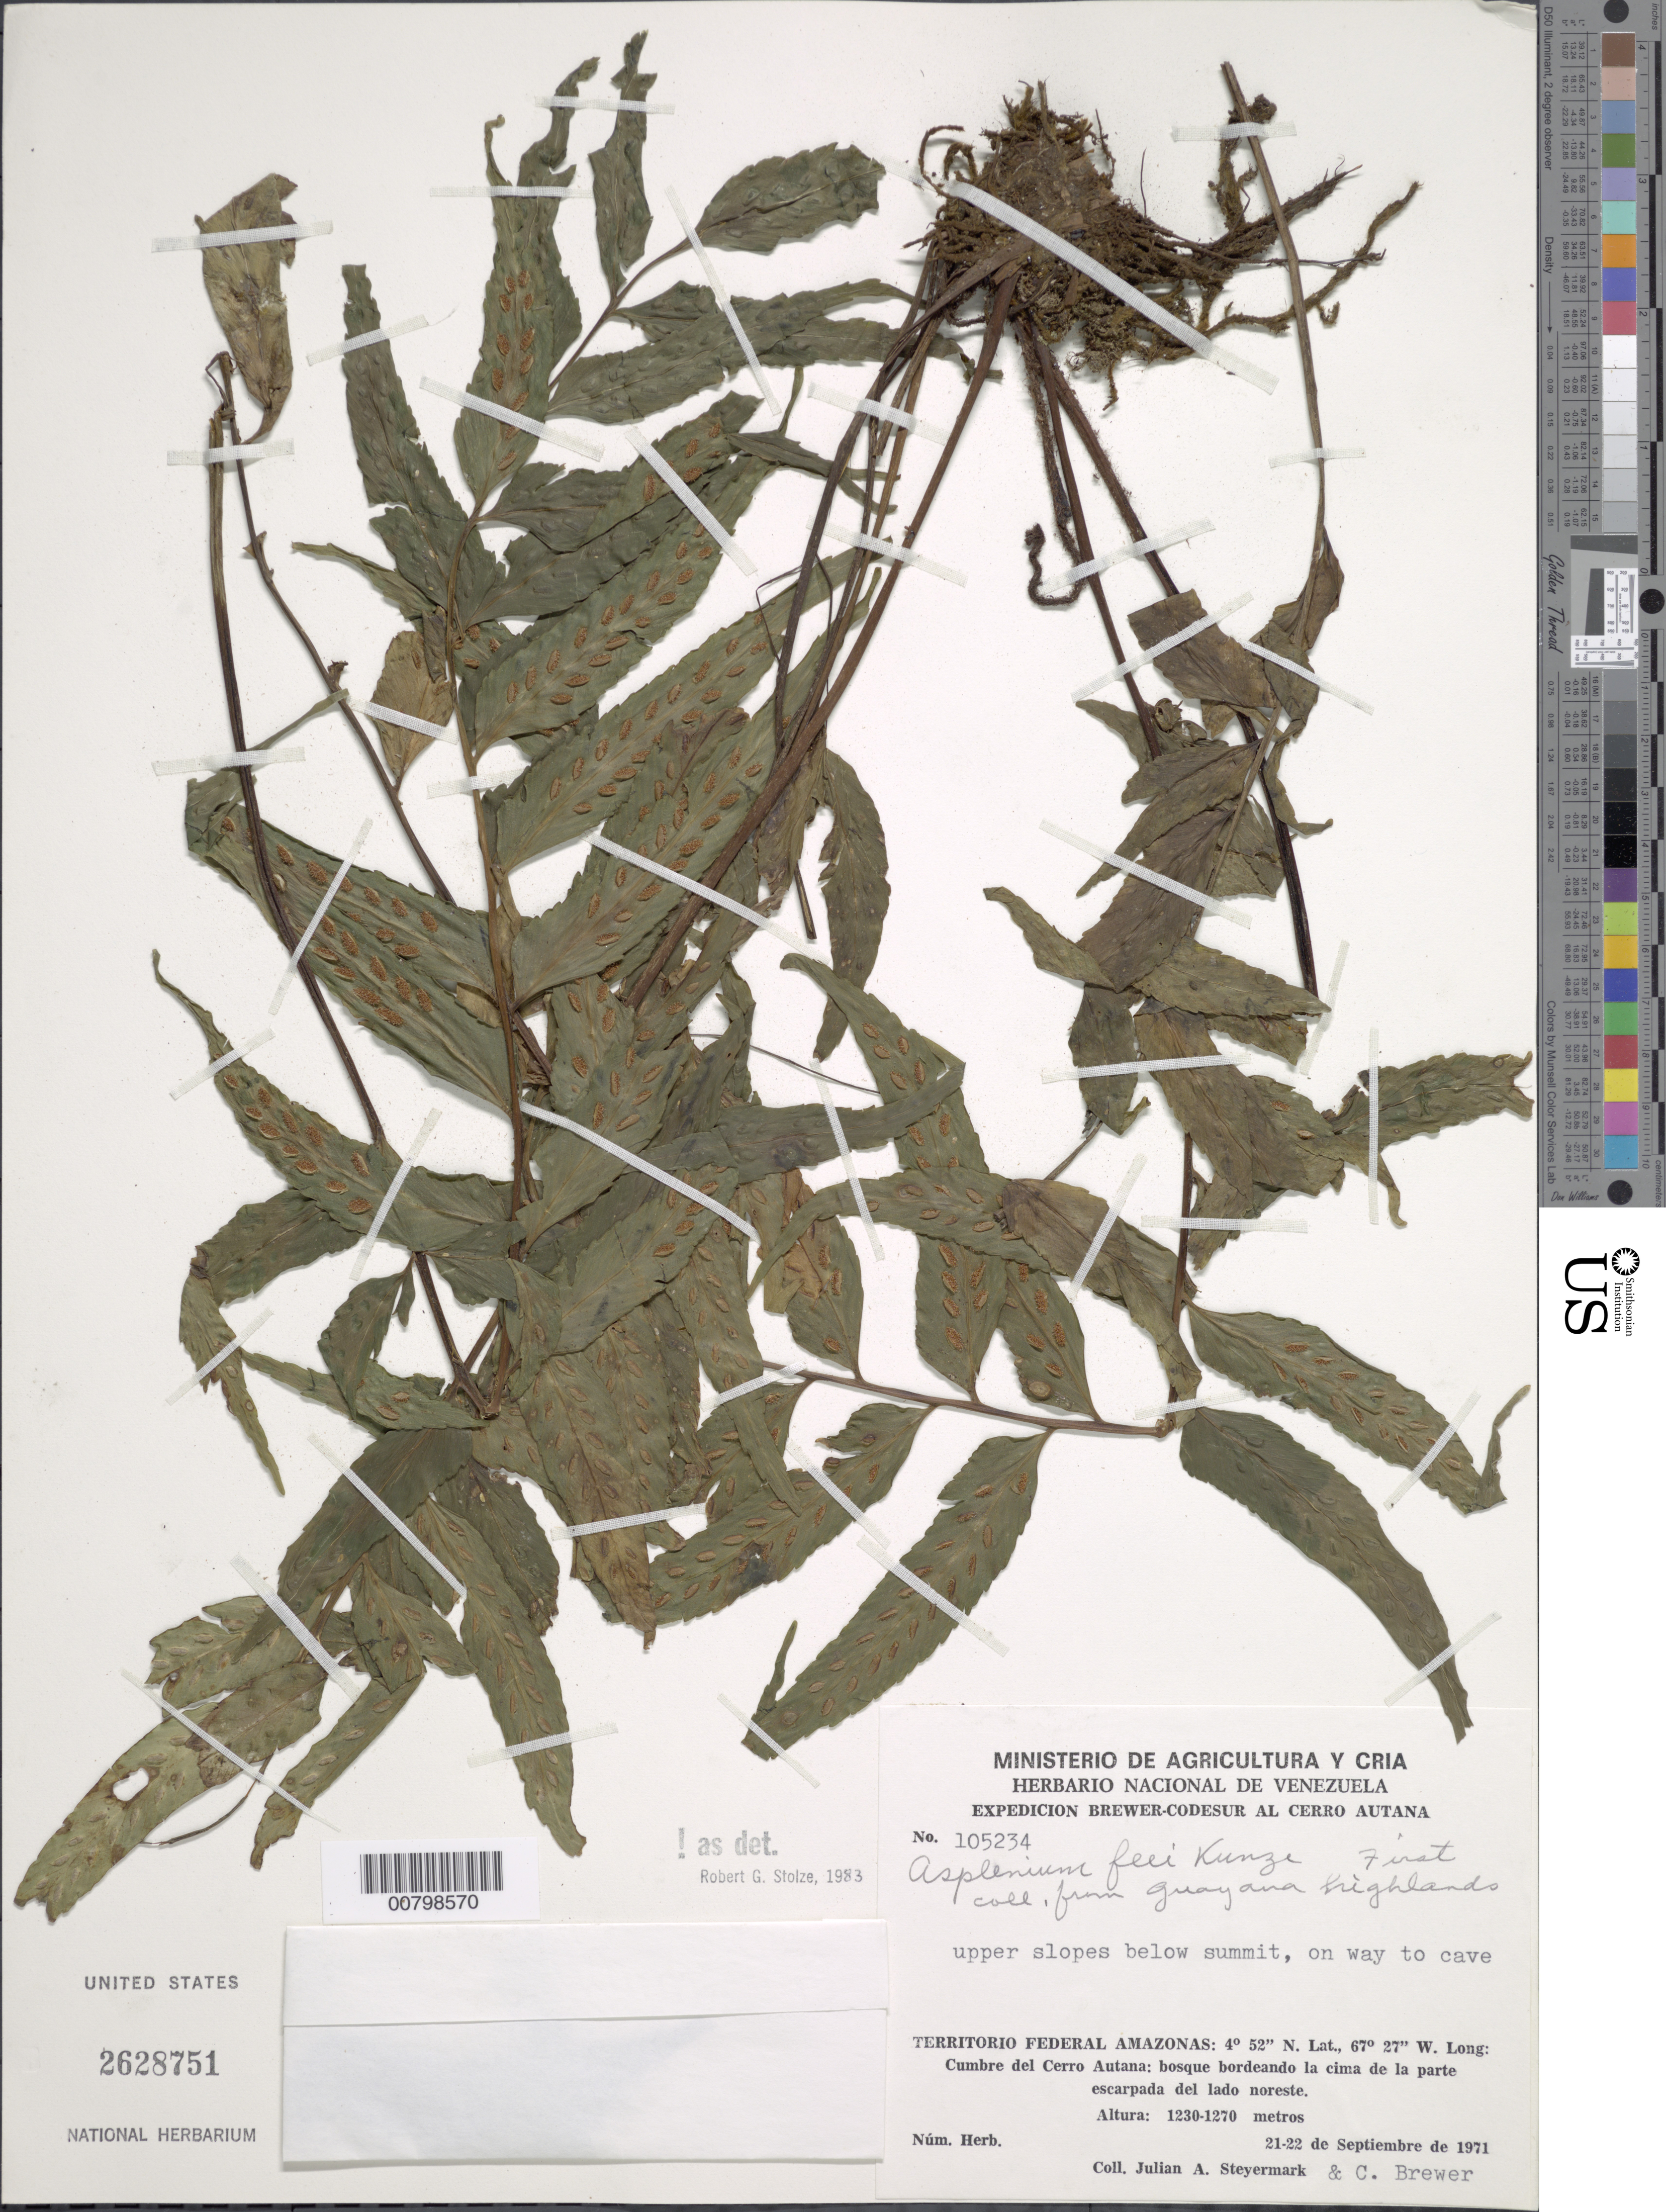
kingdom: Plantae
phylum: Tracheophyta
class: Polypodiopsida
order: Polypodiales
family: Aspleniaceae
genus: Asplenium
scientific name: Asplenium feei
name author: Kunze ex Fée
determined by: Stolze, R. G.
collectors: J. Steyermark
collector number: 105234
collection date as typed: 21-Sep-71 to 22-Sep-71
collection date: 1971-09-21/1971-09-22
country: Venezuela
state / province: Amazonas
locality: Cerro Autana, cumbre, de la parte escarpada del lado NE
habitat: Upper slopes below summit, on way to cave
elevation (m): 1230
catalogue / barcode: US 2628751